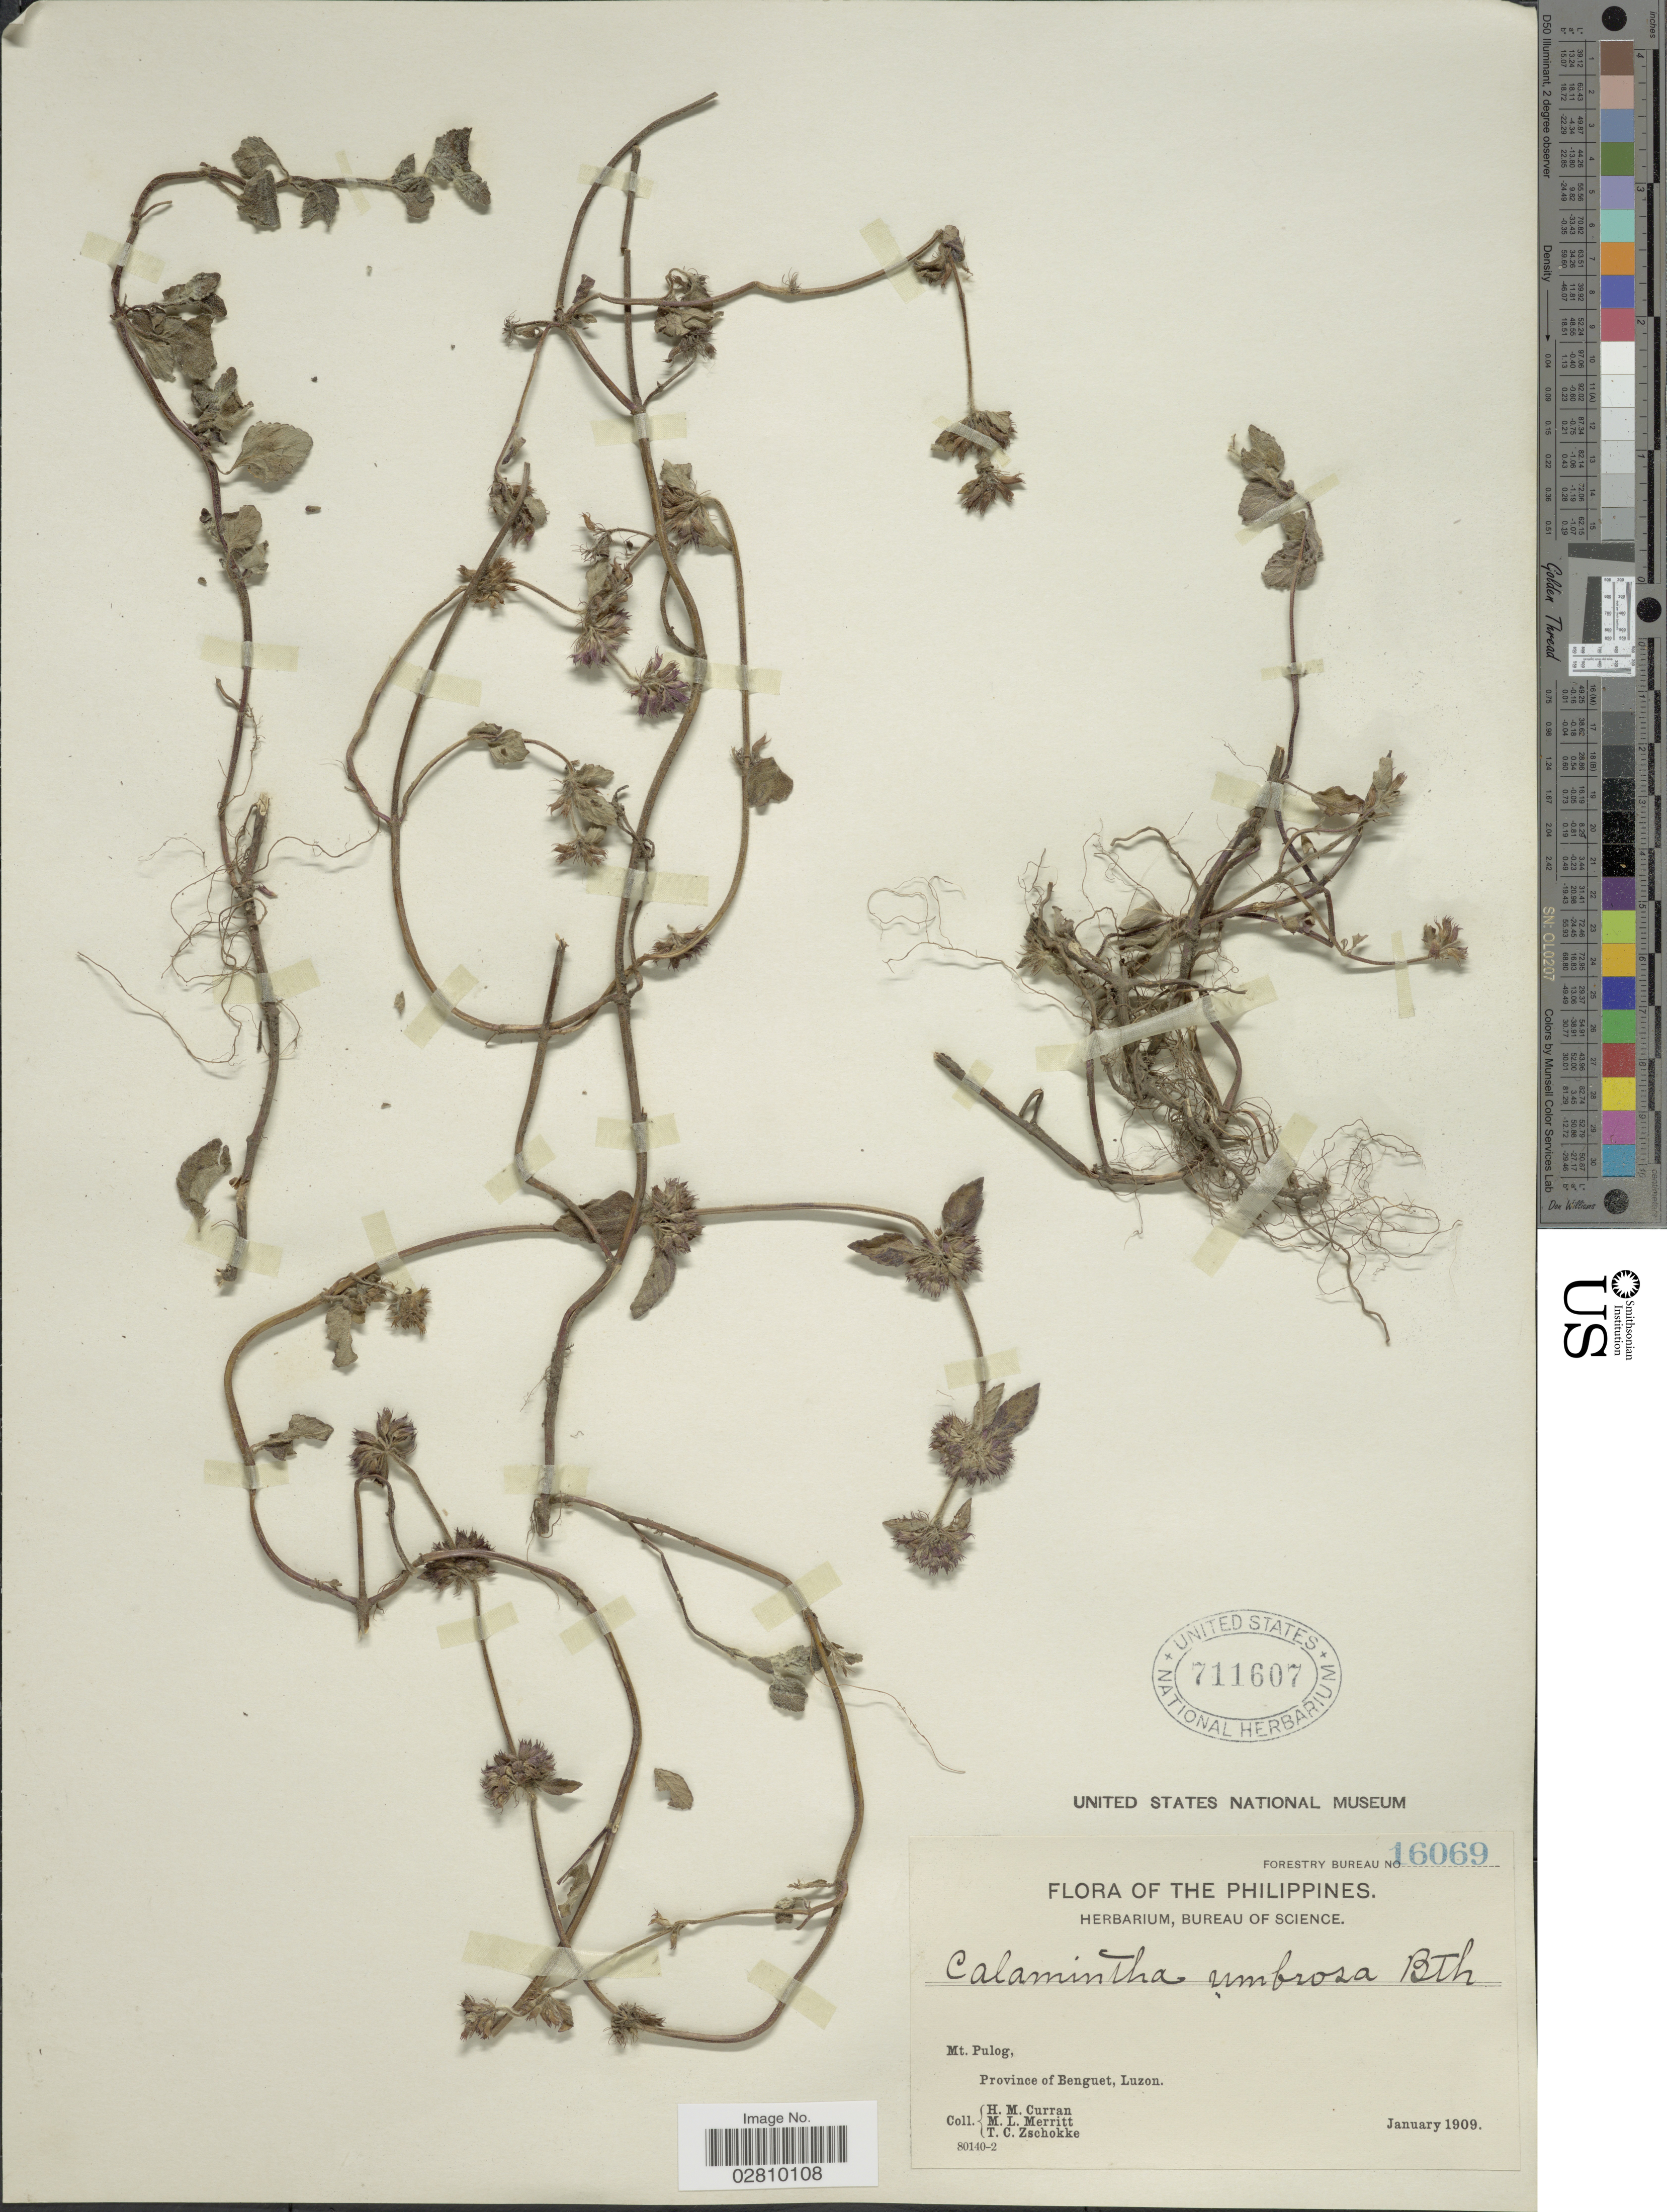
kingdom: Plantae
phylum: Tracheophyta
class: Magnoliopsida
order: Lamiales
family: Lamiaceae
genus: Calamintha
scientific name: Calamintha umbrosa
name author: (M. Bieb.) Rchb.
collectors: H. M. Curran, M. L. Merritt & T. C. Zschokke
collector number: Forestry Bureau 16069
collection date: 1909-01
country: Philippines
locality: Mt. Pulog, Province of Benguet, Luzon.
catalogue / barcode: US 711607